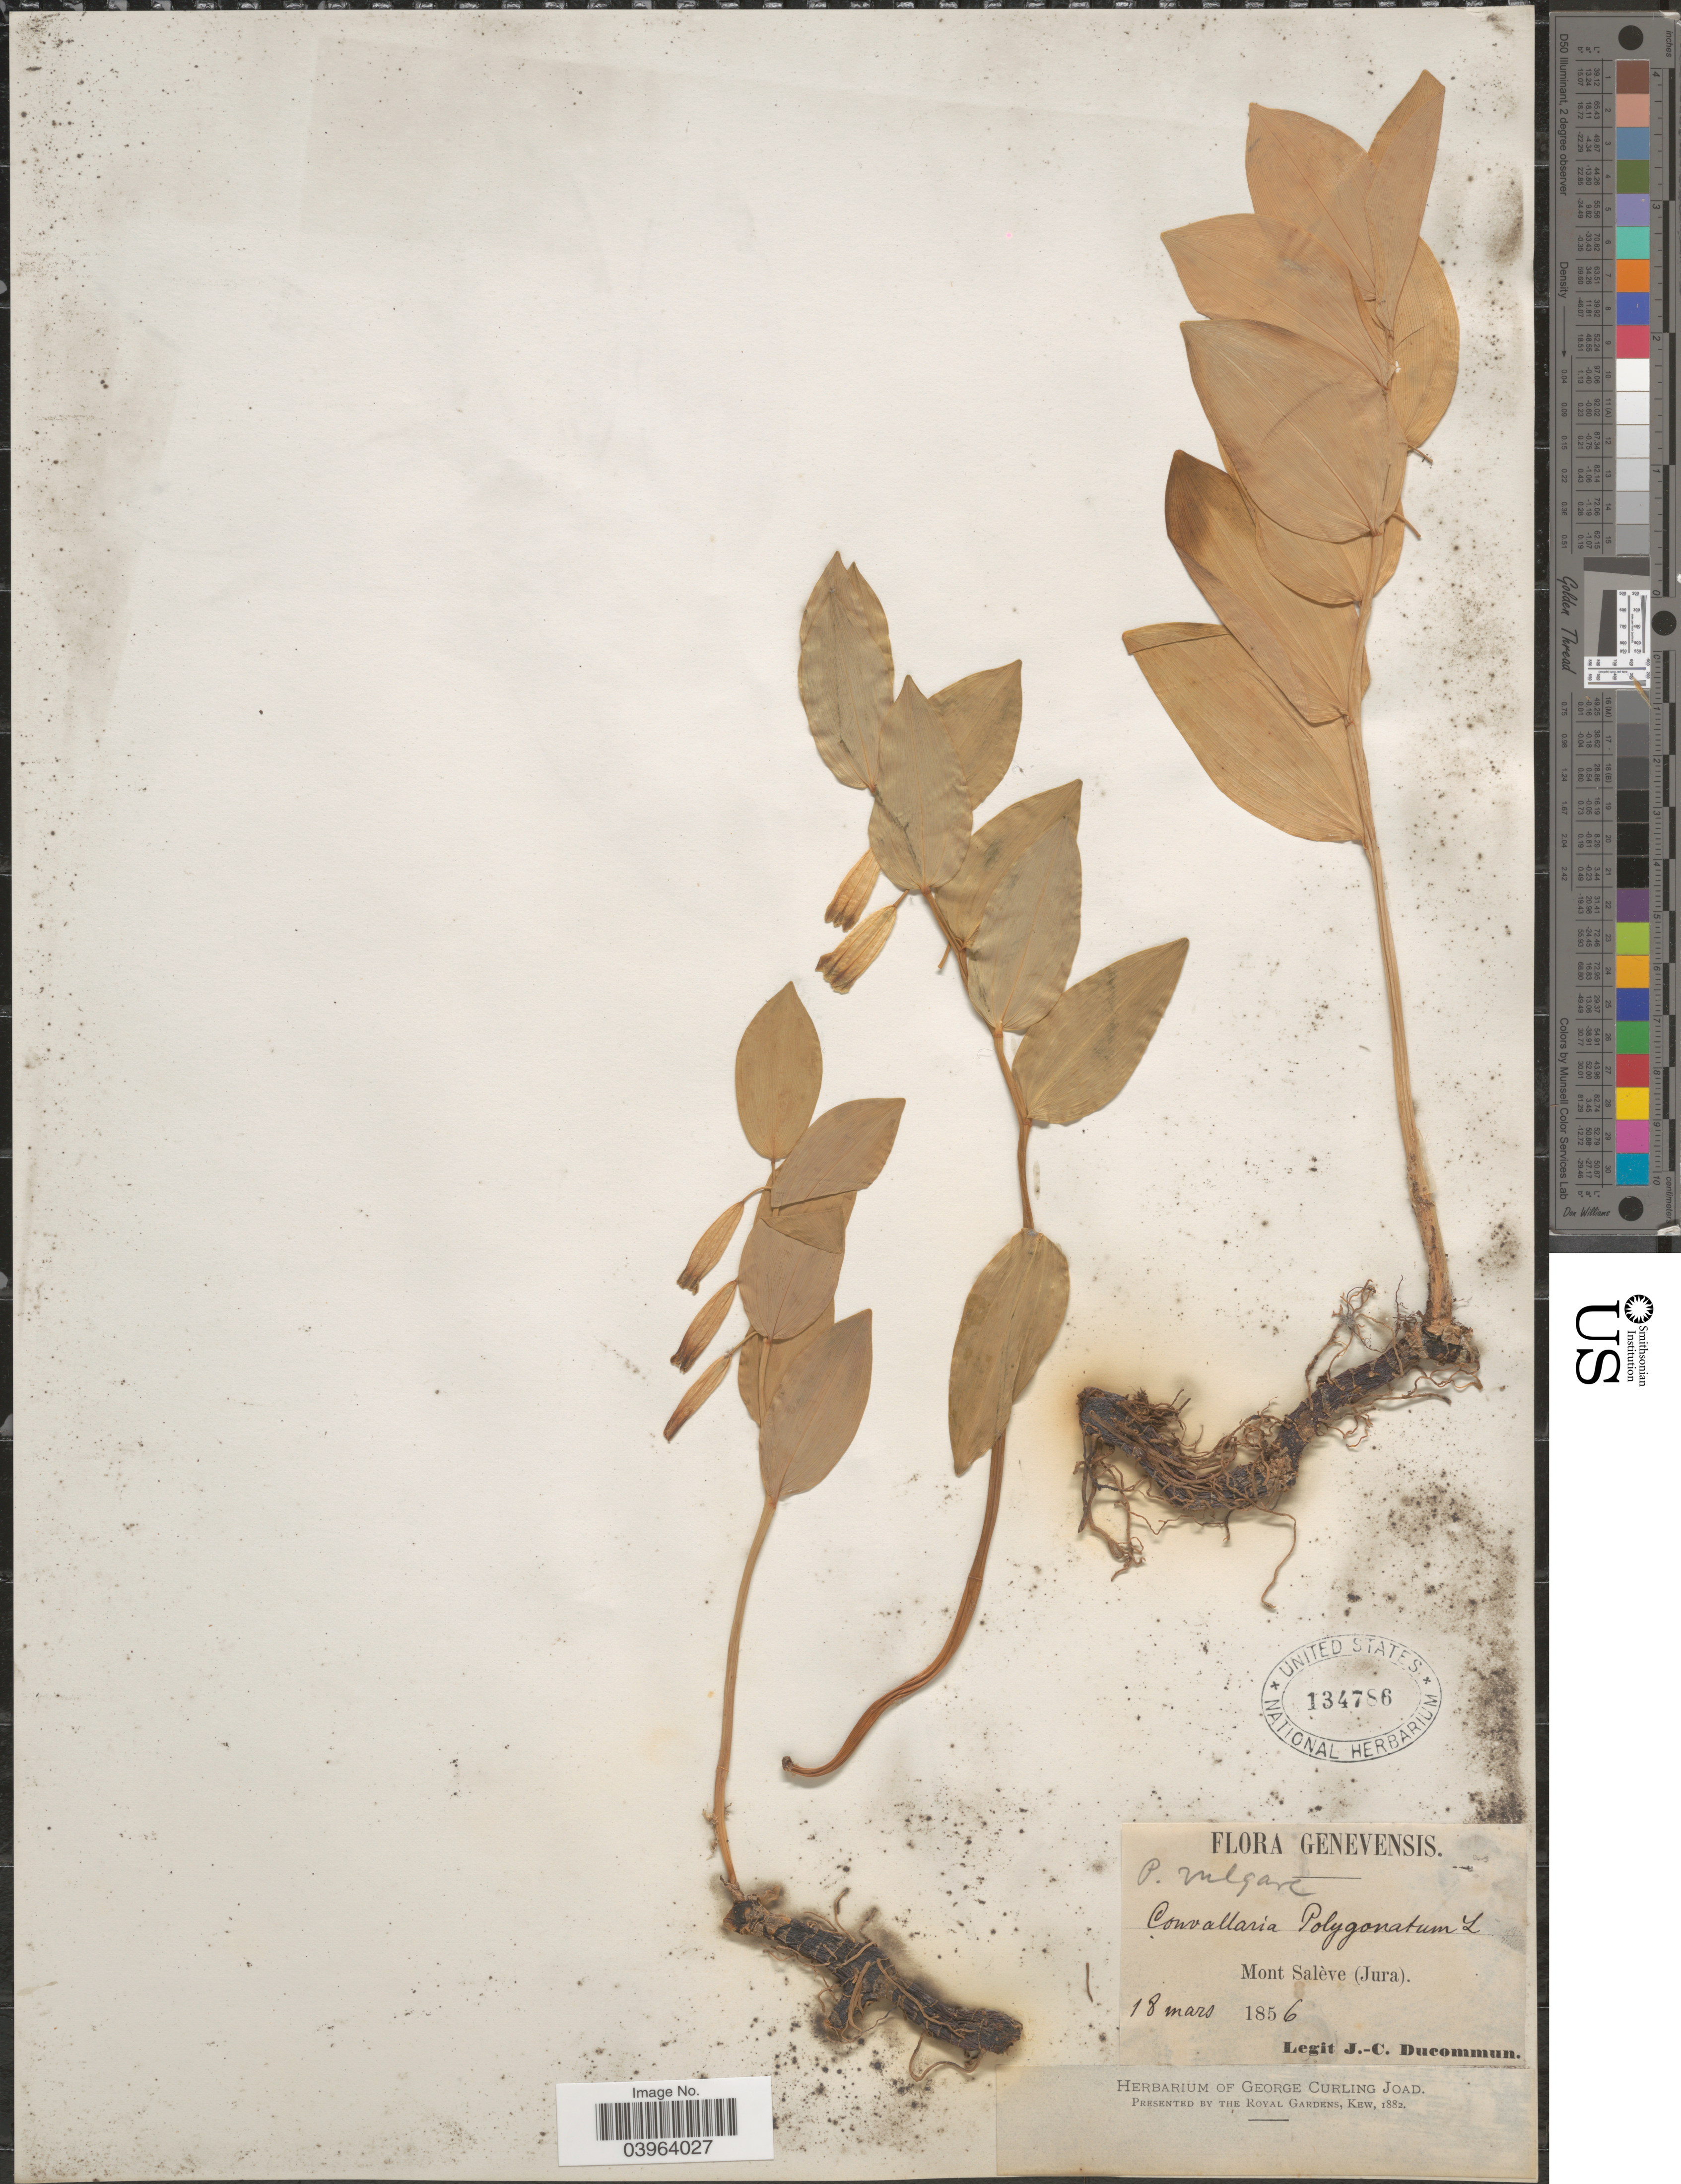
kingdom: Plantae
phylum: Tracheophyta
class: Liliopsida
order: Asparagales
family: Asparagaceae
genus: Polygonatum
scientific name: Polygonatum odoratum var. odoratum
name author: (Mill.) Druce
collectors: J. Ducommun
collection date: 1856-03-18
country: Switzerland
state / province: Jura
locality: Genevensis. Mont Salève (Jura).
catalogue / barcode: US 134786